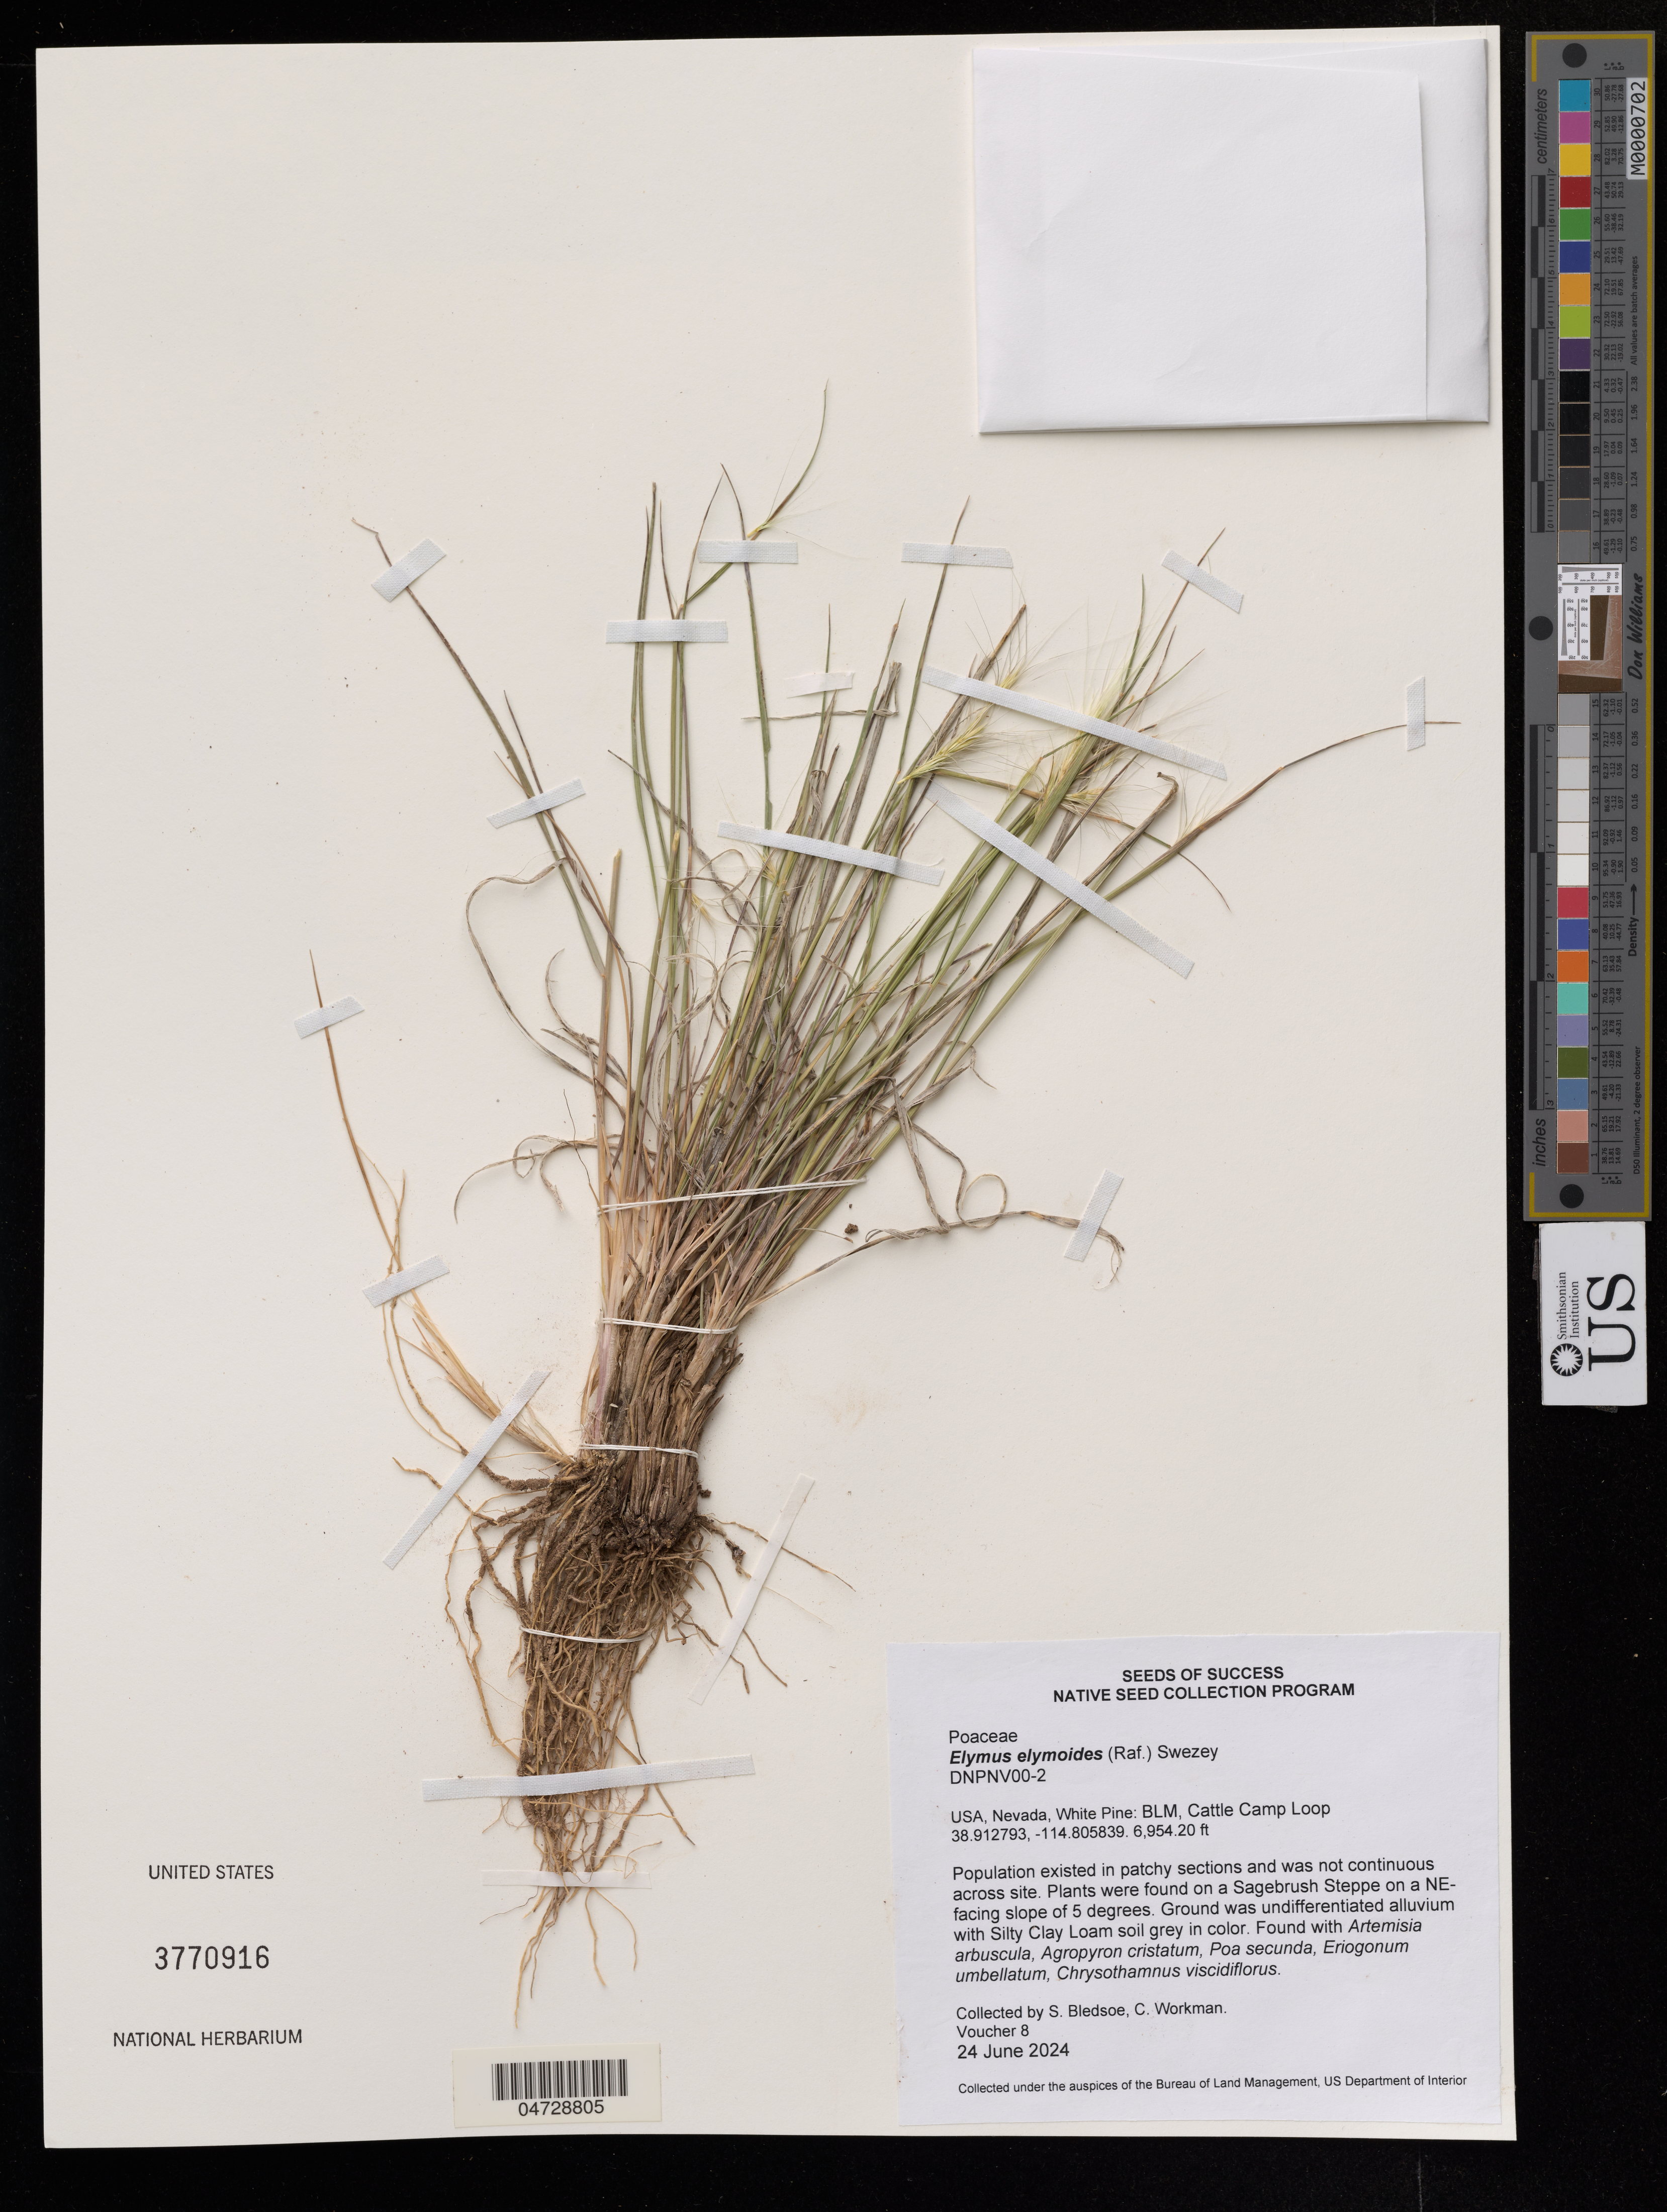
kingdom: Plantae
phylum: Tracheophyta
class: Liliopsida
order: Poales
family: Poaceae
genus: Elymus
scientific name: Elymus elymoides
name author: (Raf.) Swezey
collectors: S. Bledsoe & C. Workman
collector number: DNPNV00-2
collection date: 2024-06-24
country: United States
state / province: Nevada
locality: White Pine: BLM, Cattle Campo Loop.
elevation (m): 2119.64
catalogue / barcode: US 3770916